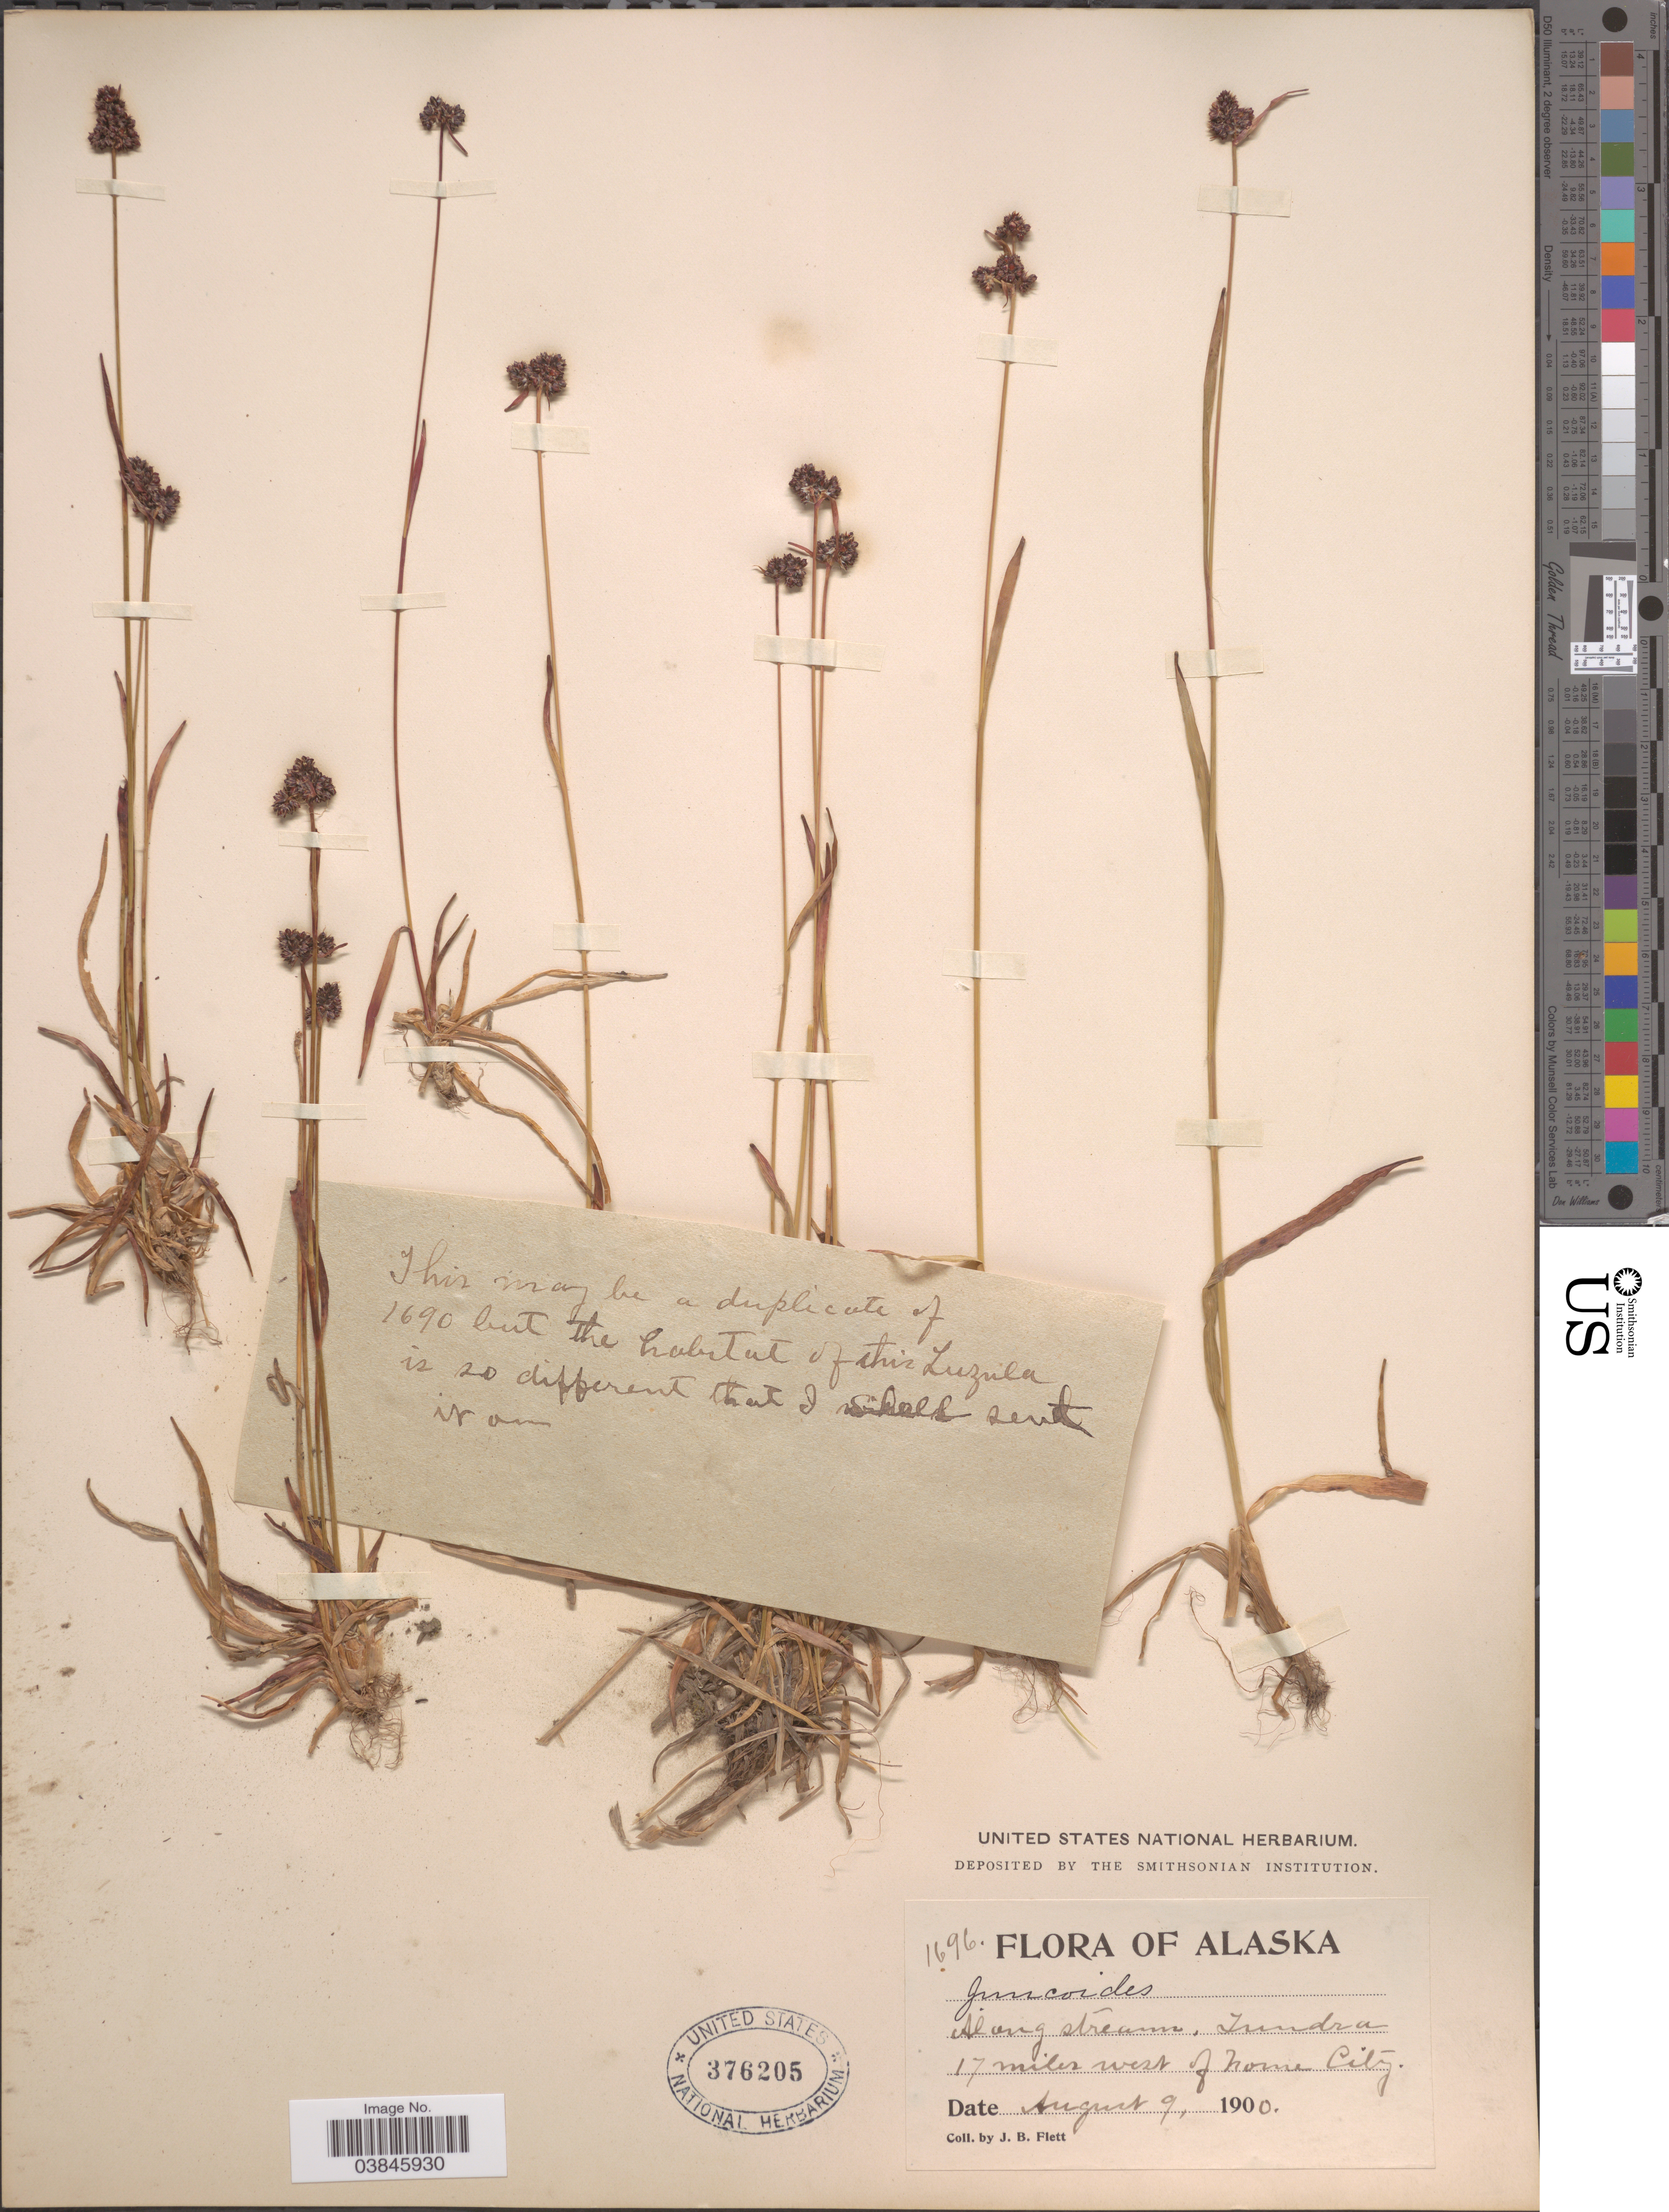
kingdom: Plantae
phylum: Tracheophyta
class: Liliopsida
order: Poales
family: Juncaceae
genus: Luzula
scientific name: Luzula multiflora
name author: (Ehrh.) Lej.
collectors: J. Flett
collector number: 1696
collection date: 1900-08-09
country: United States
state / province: Alaska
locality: Along stream, Tundra 17 miles west of Nome City.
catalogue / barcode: US 376205